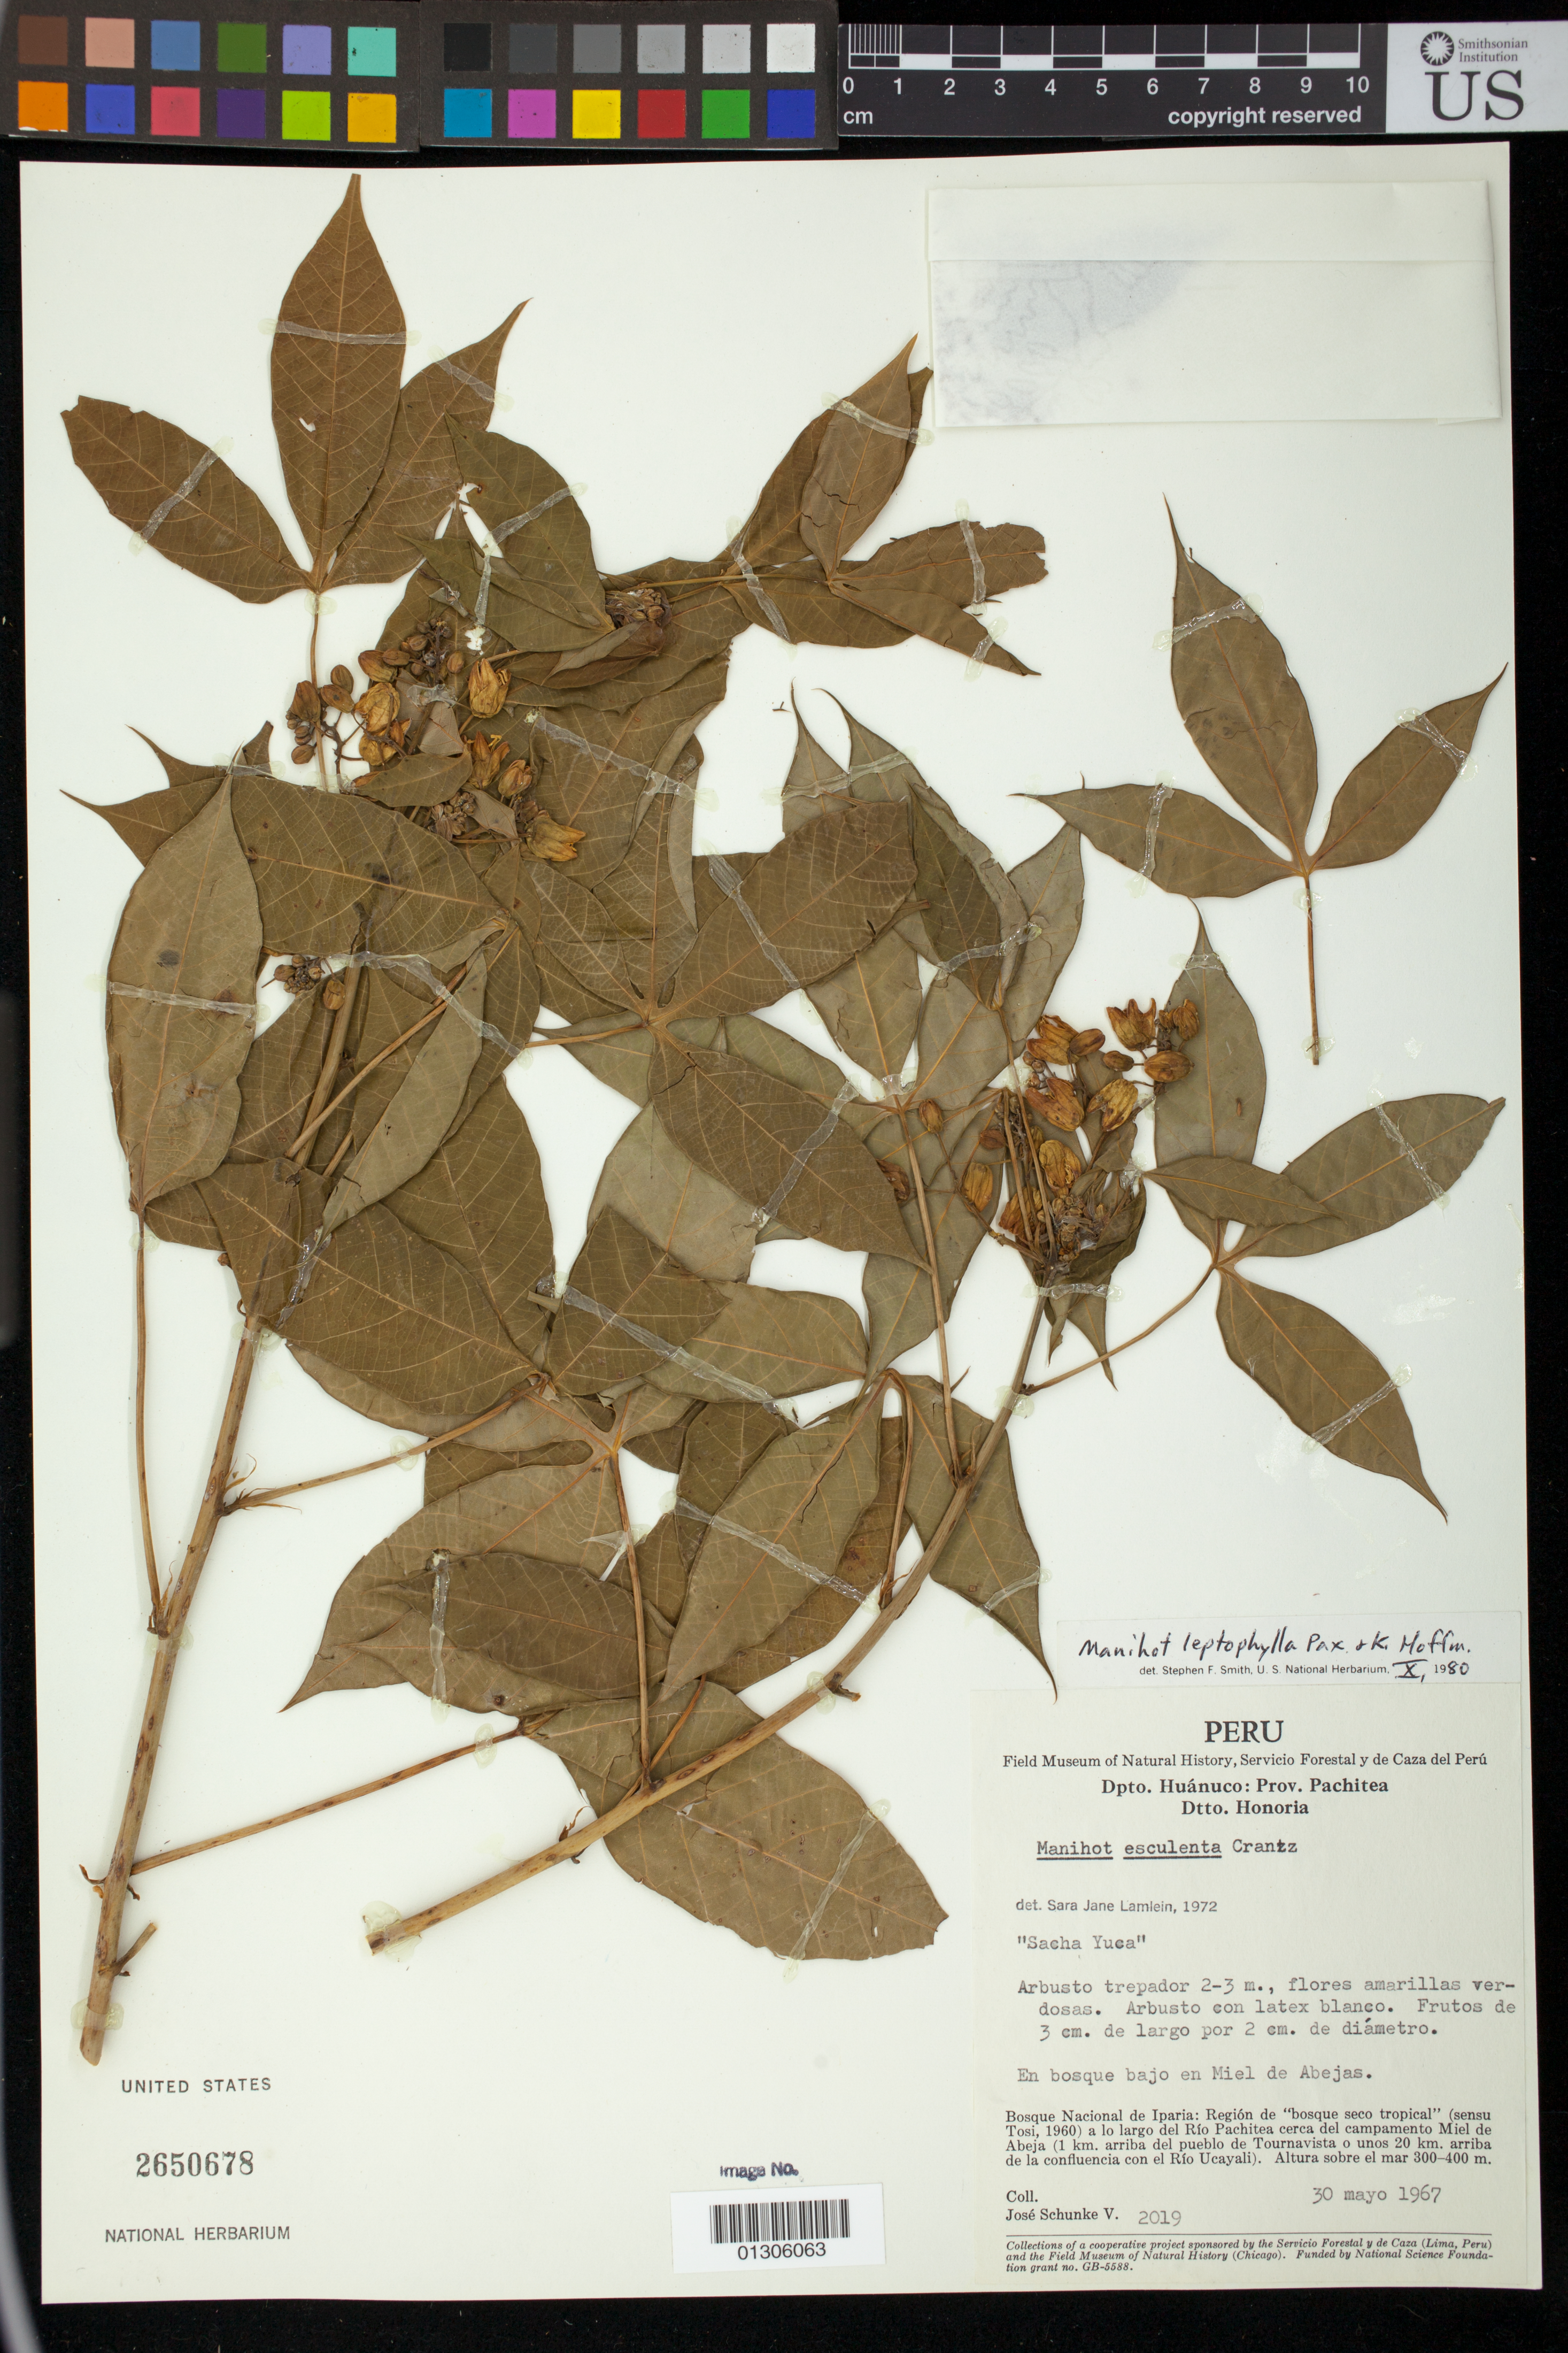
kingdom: Plantae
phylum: Tracheophyta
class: Magnoliopsida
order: Malpighiales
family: Euphorbiaceae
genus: Manihot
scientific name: Manihot sp.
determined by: Mendoza, M.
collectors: J. Schunke Vigo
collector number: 2019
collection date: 1967-05-30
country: Peru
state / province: Huánuco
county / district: Pachitea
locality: Pachitea, Dpto. Huanuco, Dtto. Honoria.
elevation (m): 300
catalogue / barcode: US 2650678